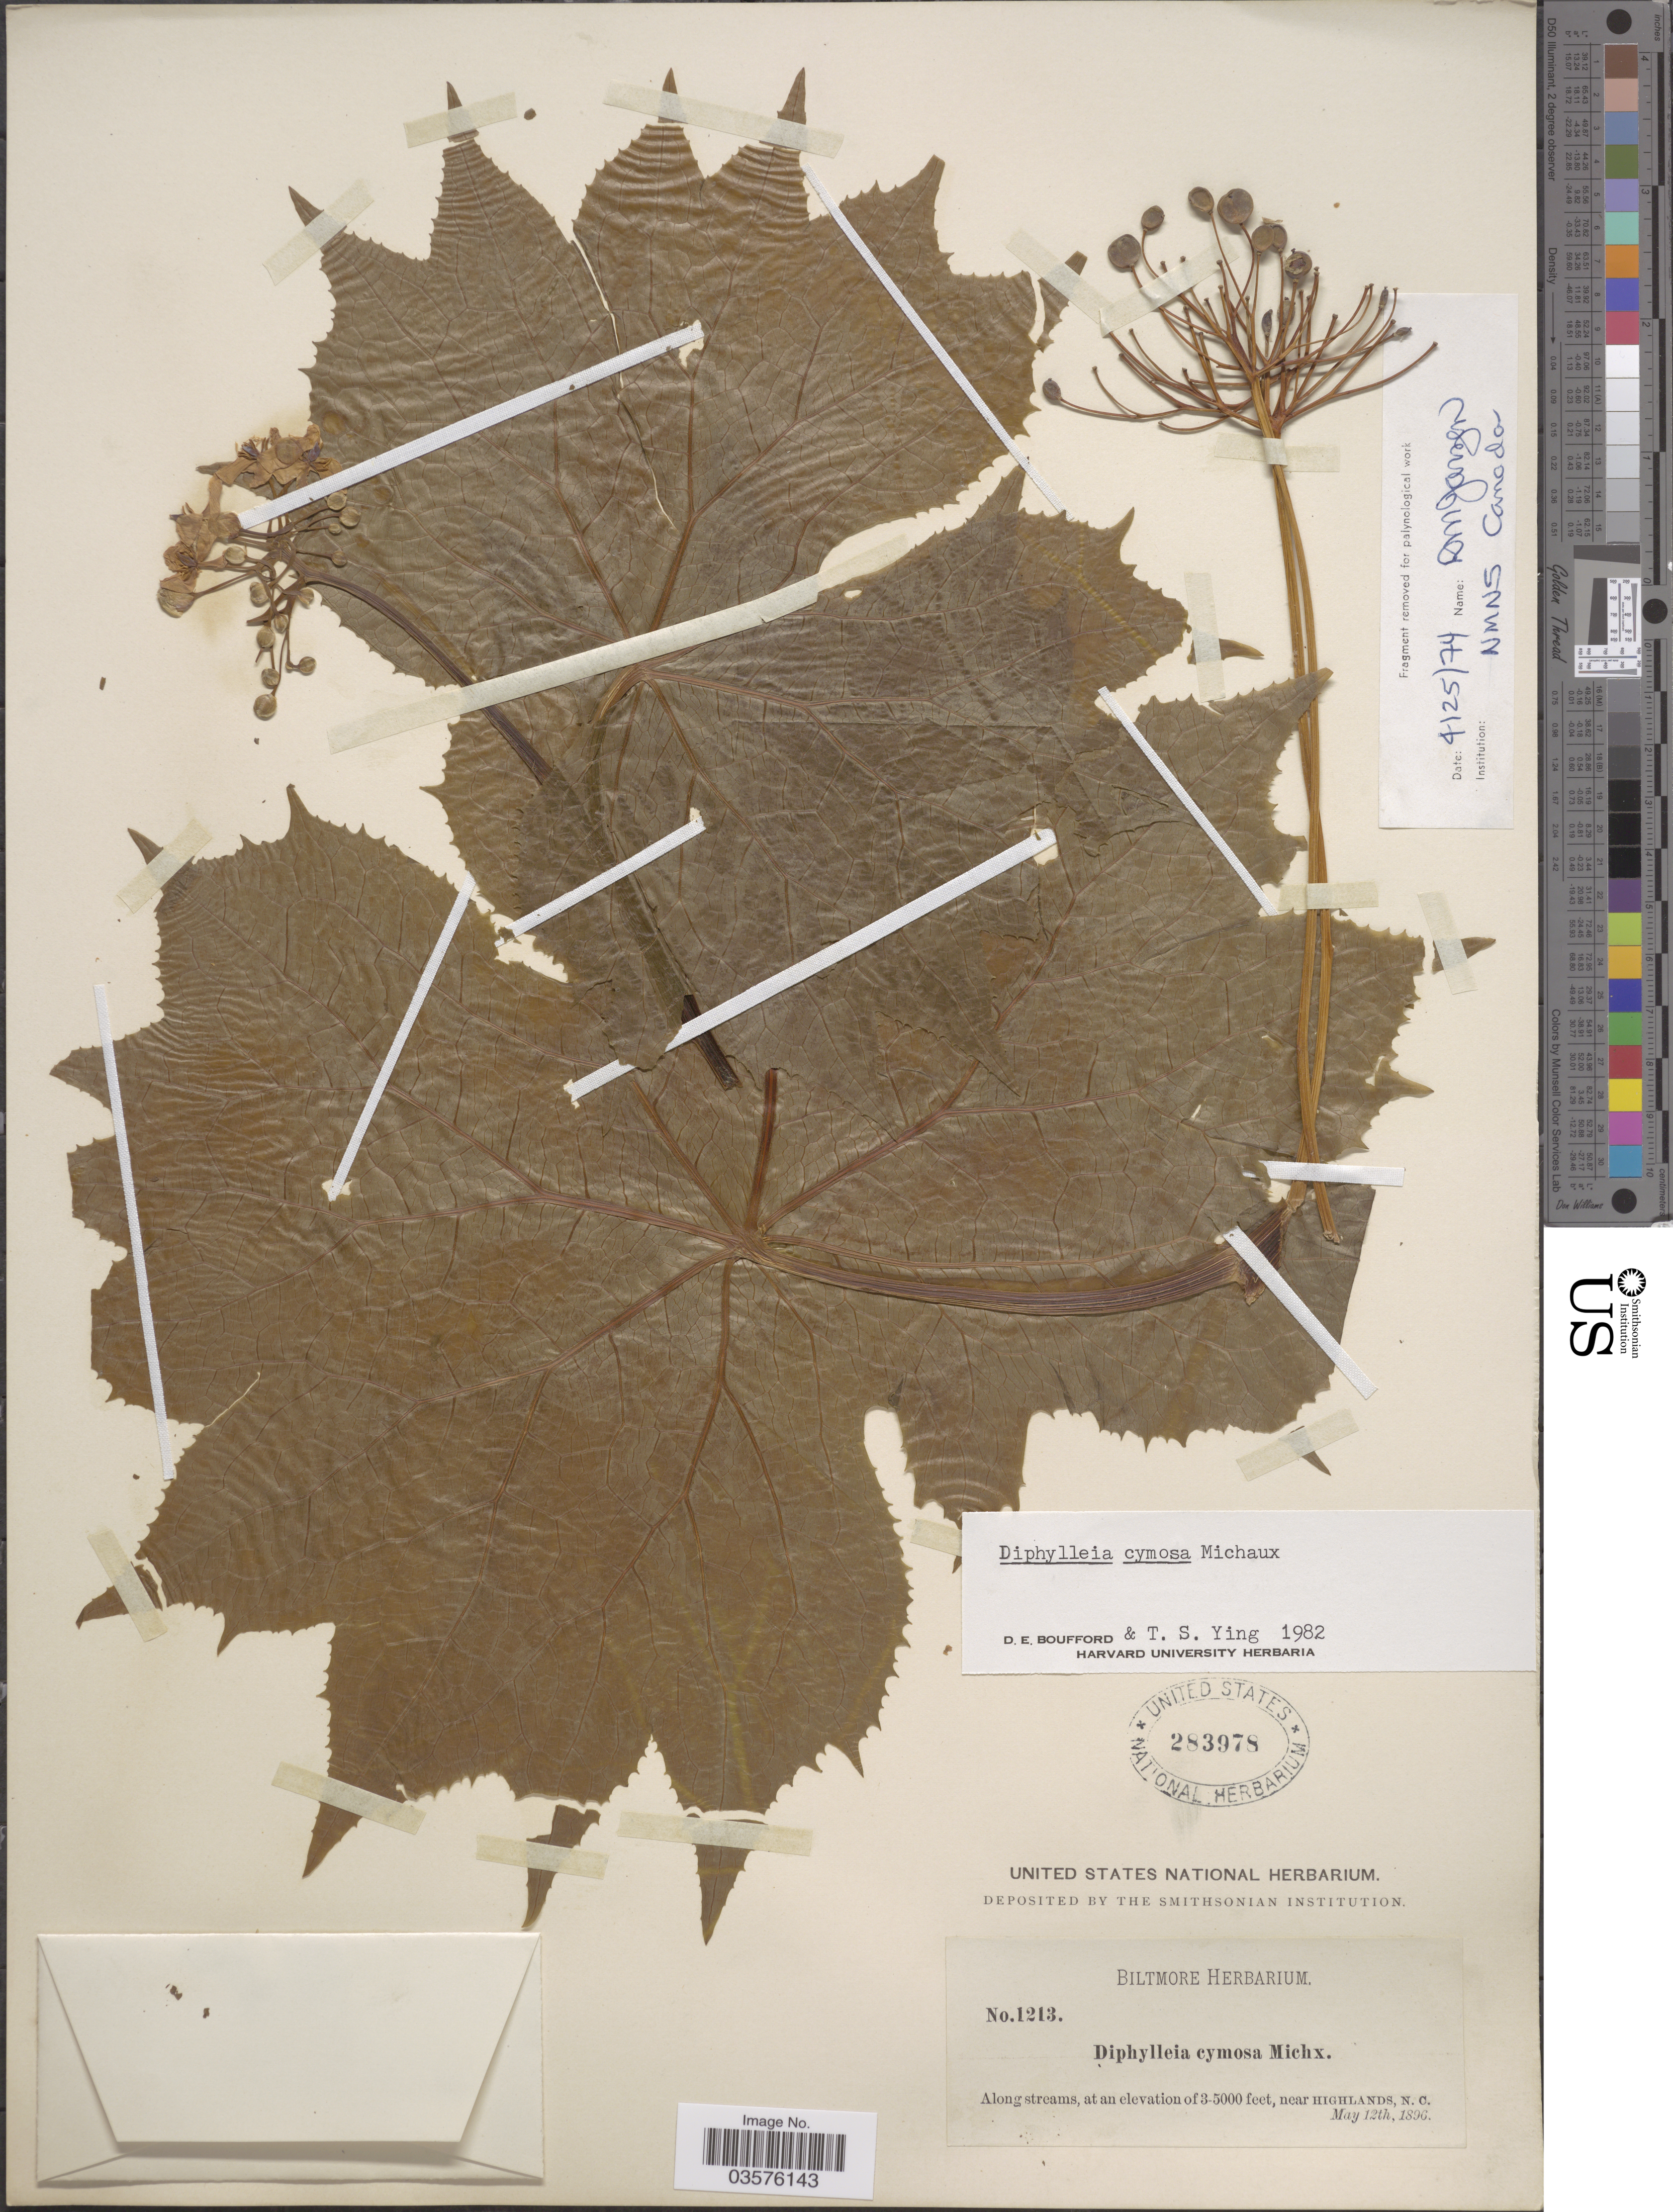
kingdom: Plantae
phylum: Tracheophyta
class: Magnoliopsida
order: Ranunculales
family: Berberidaceae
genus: Diphylleia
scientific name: Diphylleia cymosa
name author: Michx.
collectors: ex herb. Biltmore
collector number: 1213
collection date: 1896-05-12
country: United States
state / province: North Carolina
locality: Near Highlands.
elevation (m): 914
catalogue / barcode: US 283978